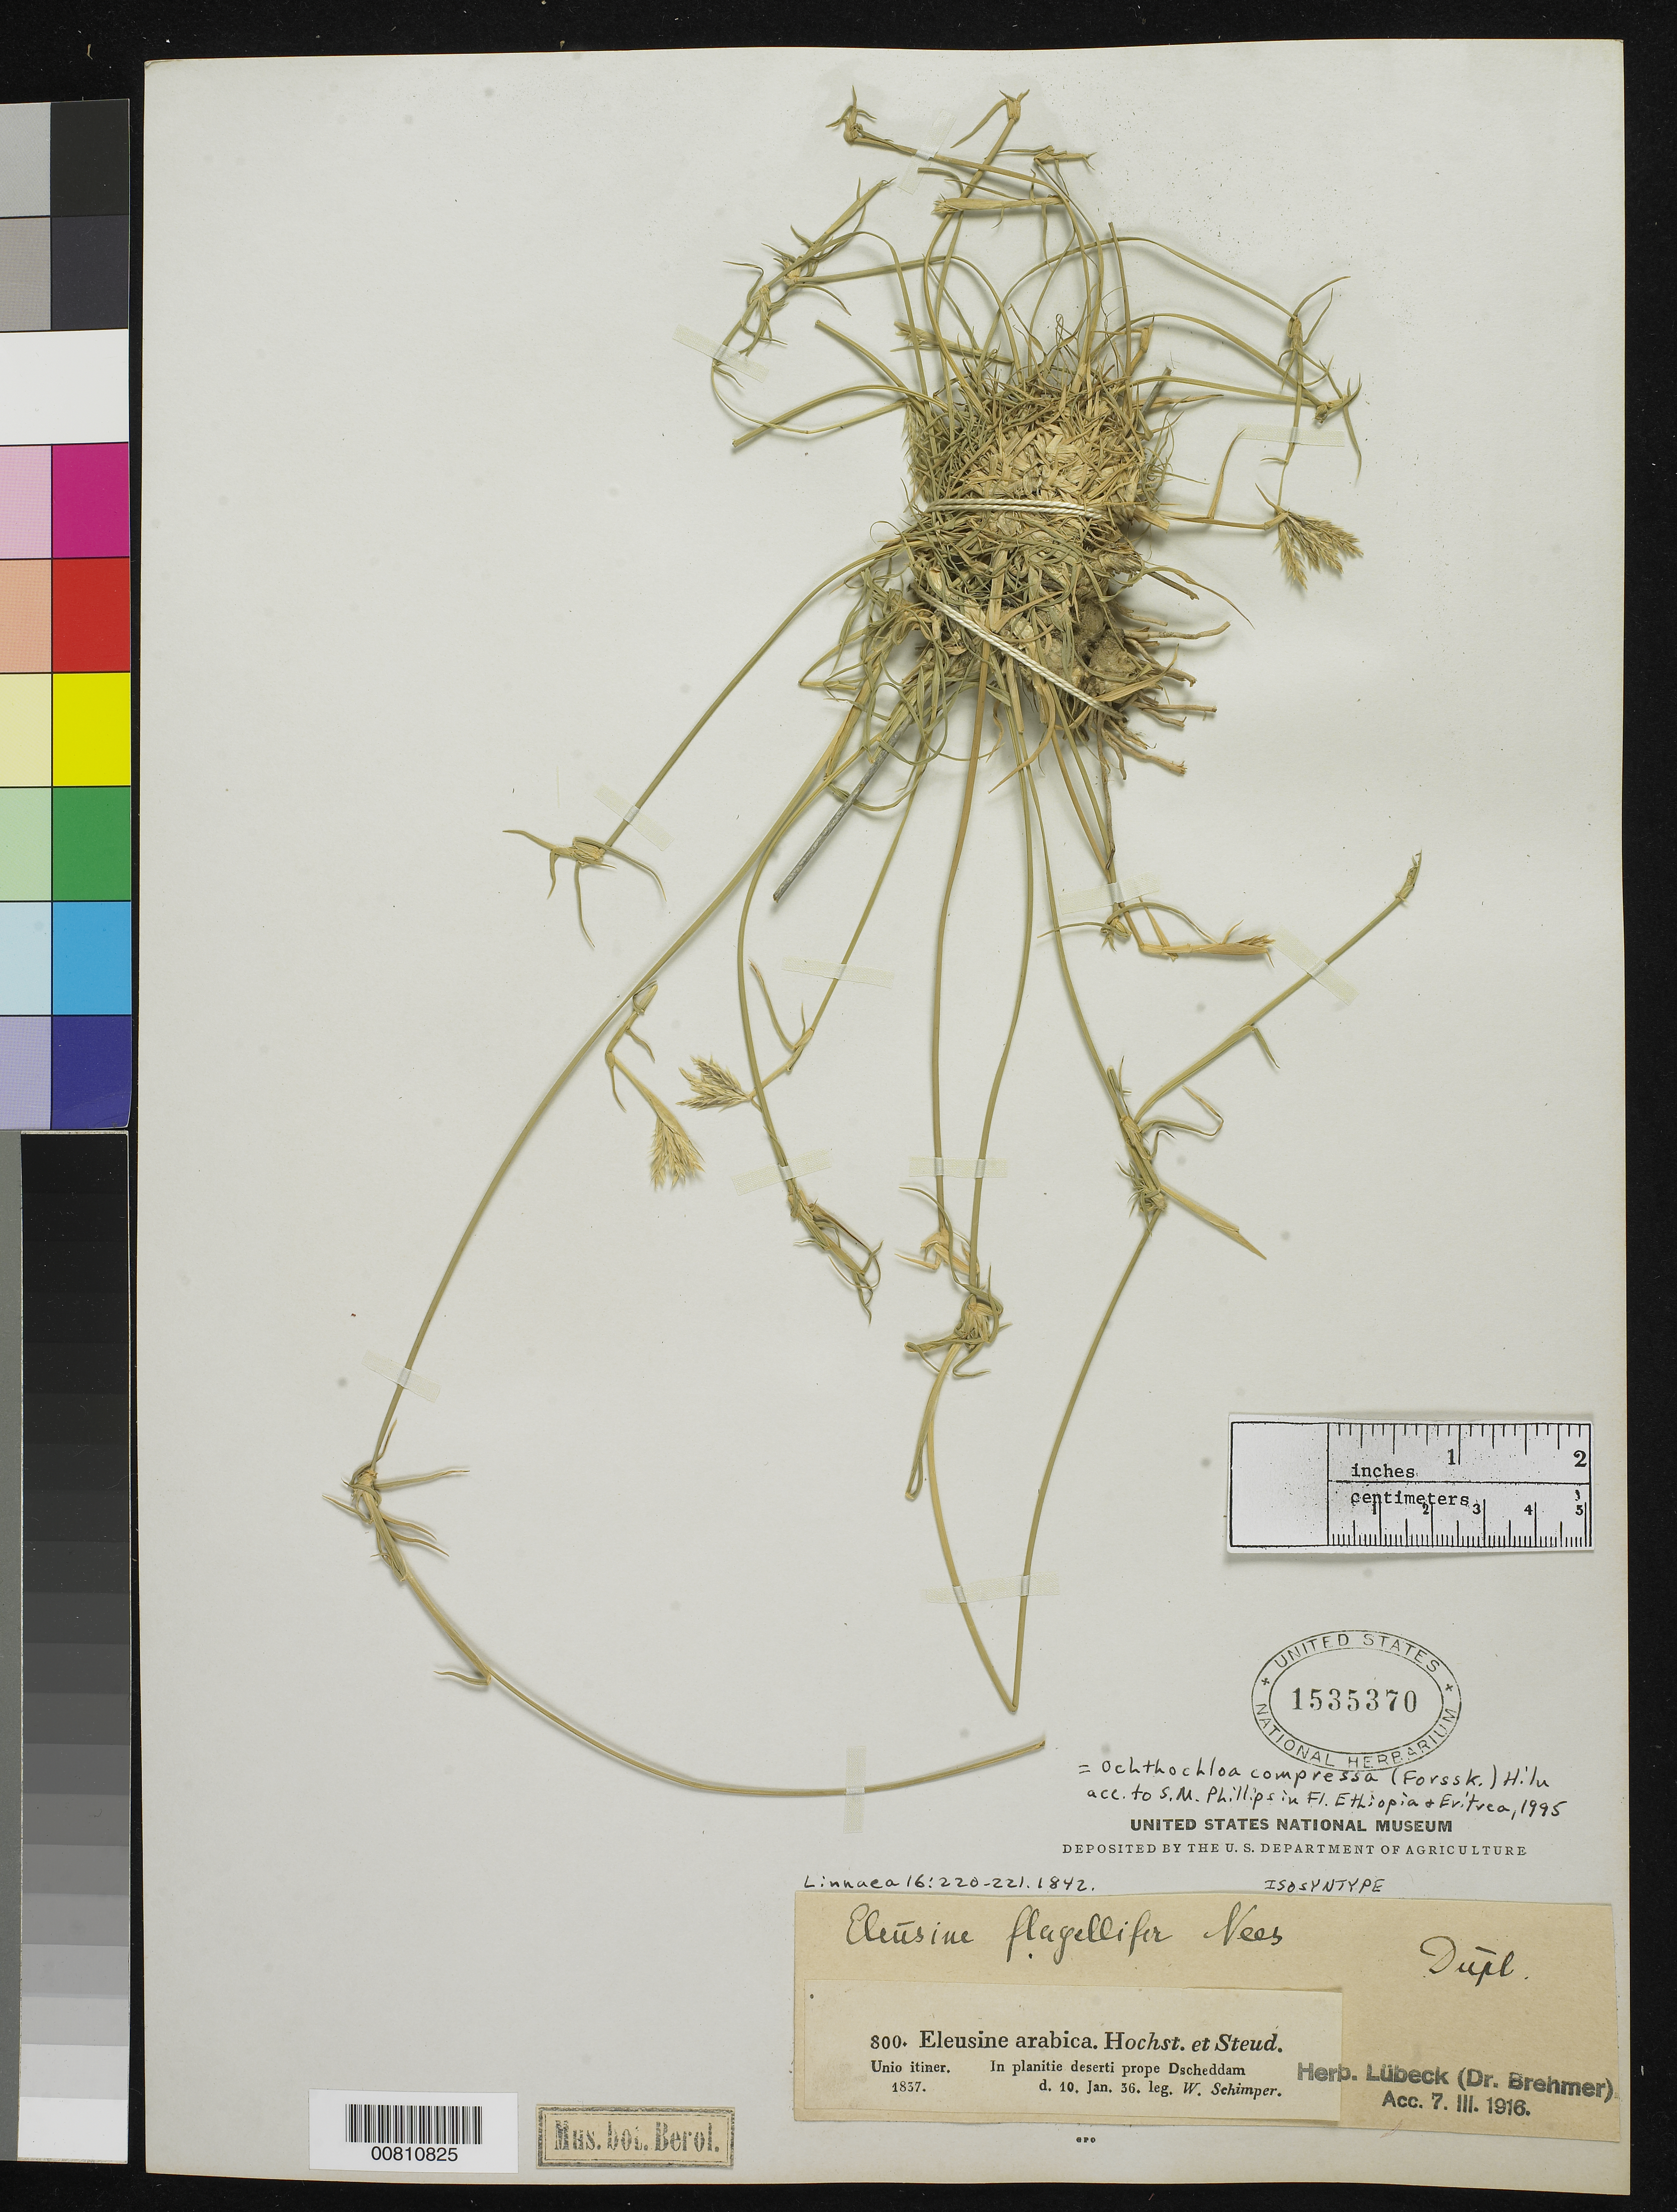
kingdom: Plantae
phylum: Tracheophyta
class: Liliopsida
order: Poales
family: Poaceae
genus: Eleusine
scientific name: Eleusine flagellifera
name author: Nees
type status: Isosyntype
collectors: G. W. Schimper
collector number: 800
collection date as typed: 10 Jan 1836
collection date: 1836-01-10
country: Saudi Arabia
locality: In planitie deserti prope Dscheddam.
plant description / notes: Synonymy according to S.M. Phillips 1995 in Fl. Ethiopa Eritrea.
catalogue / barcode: US 1535370